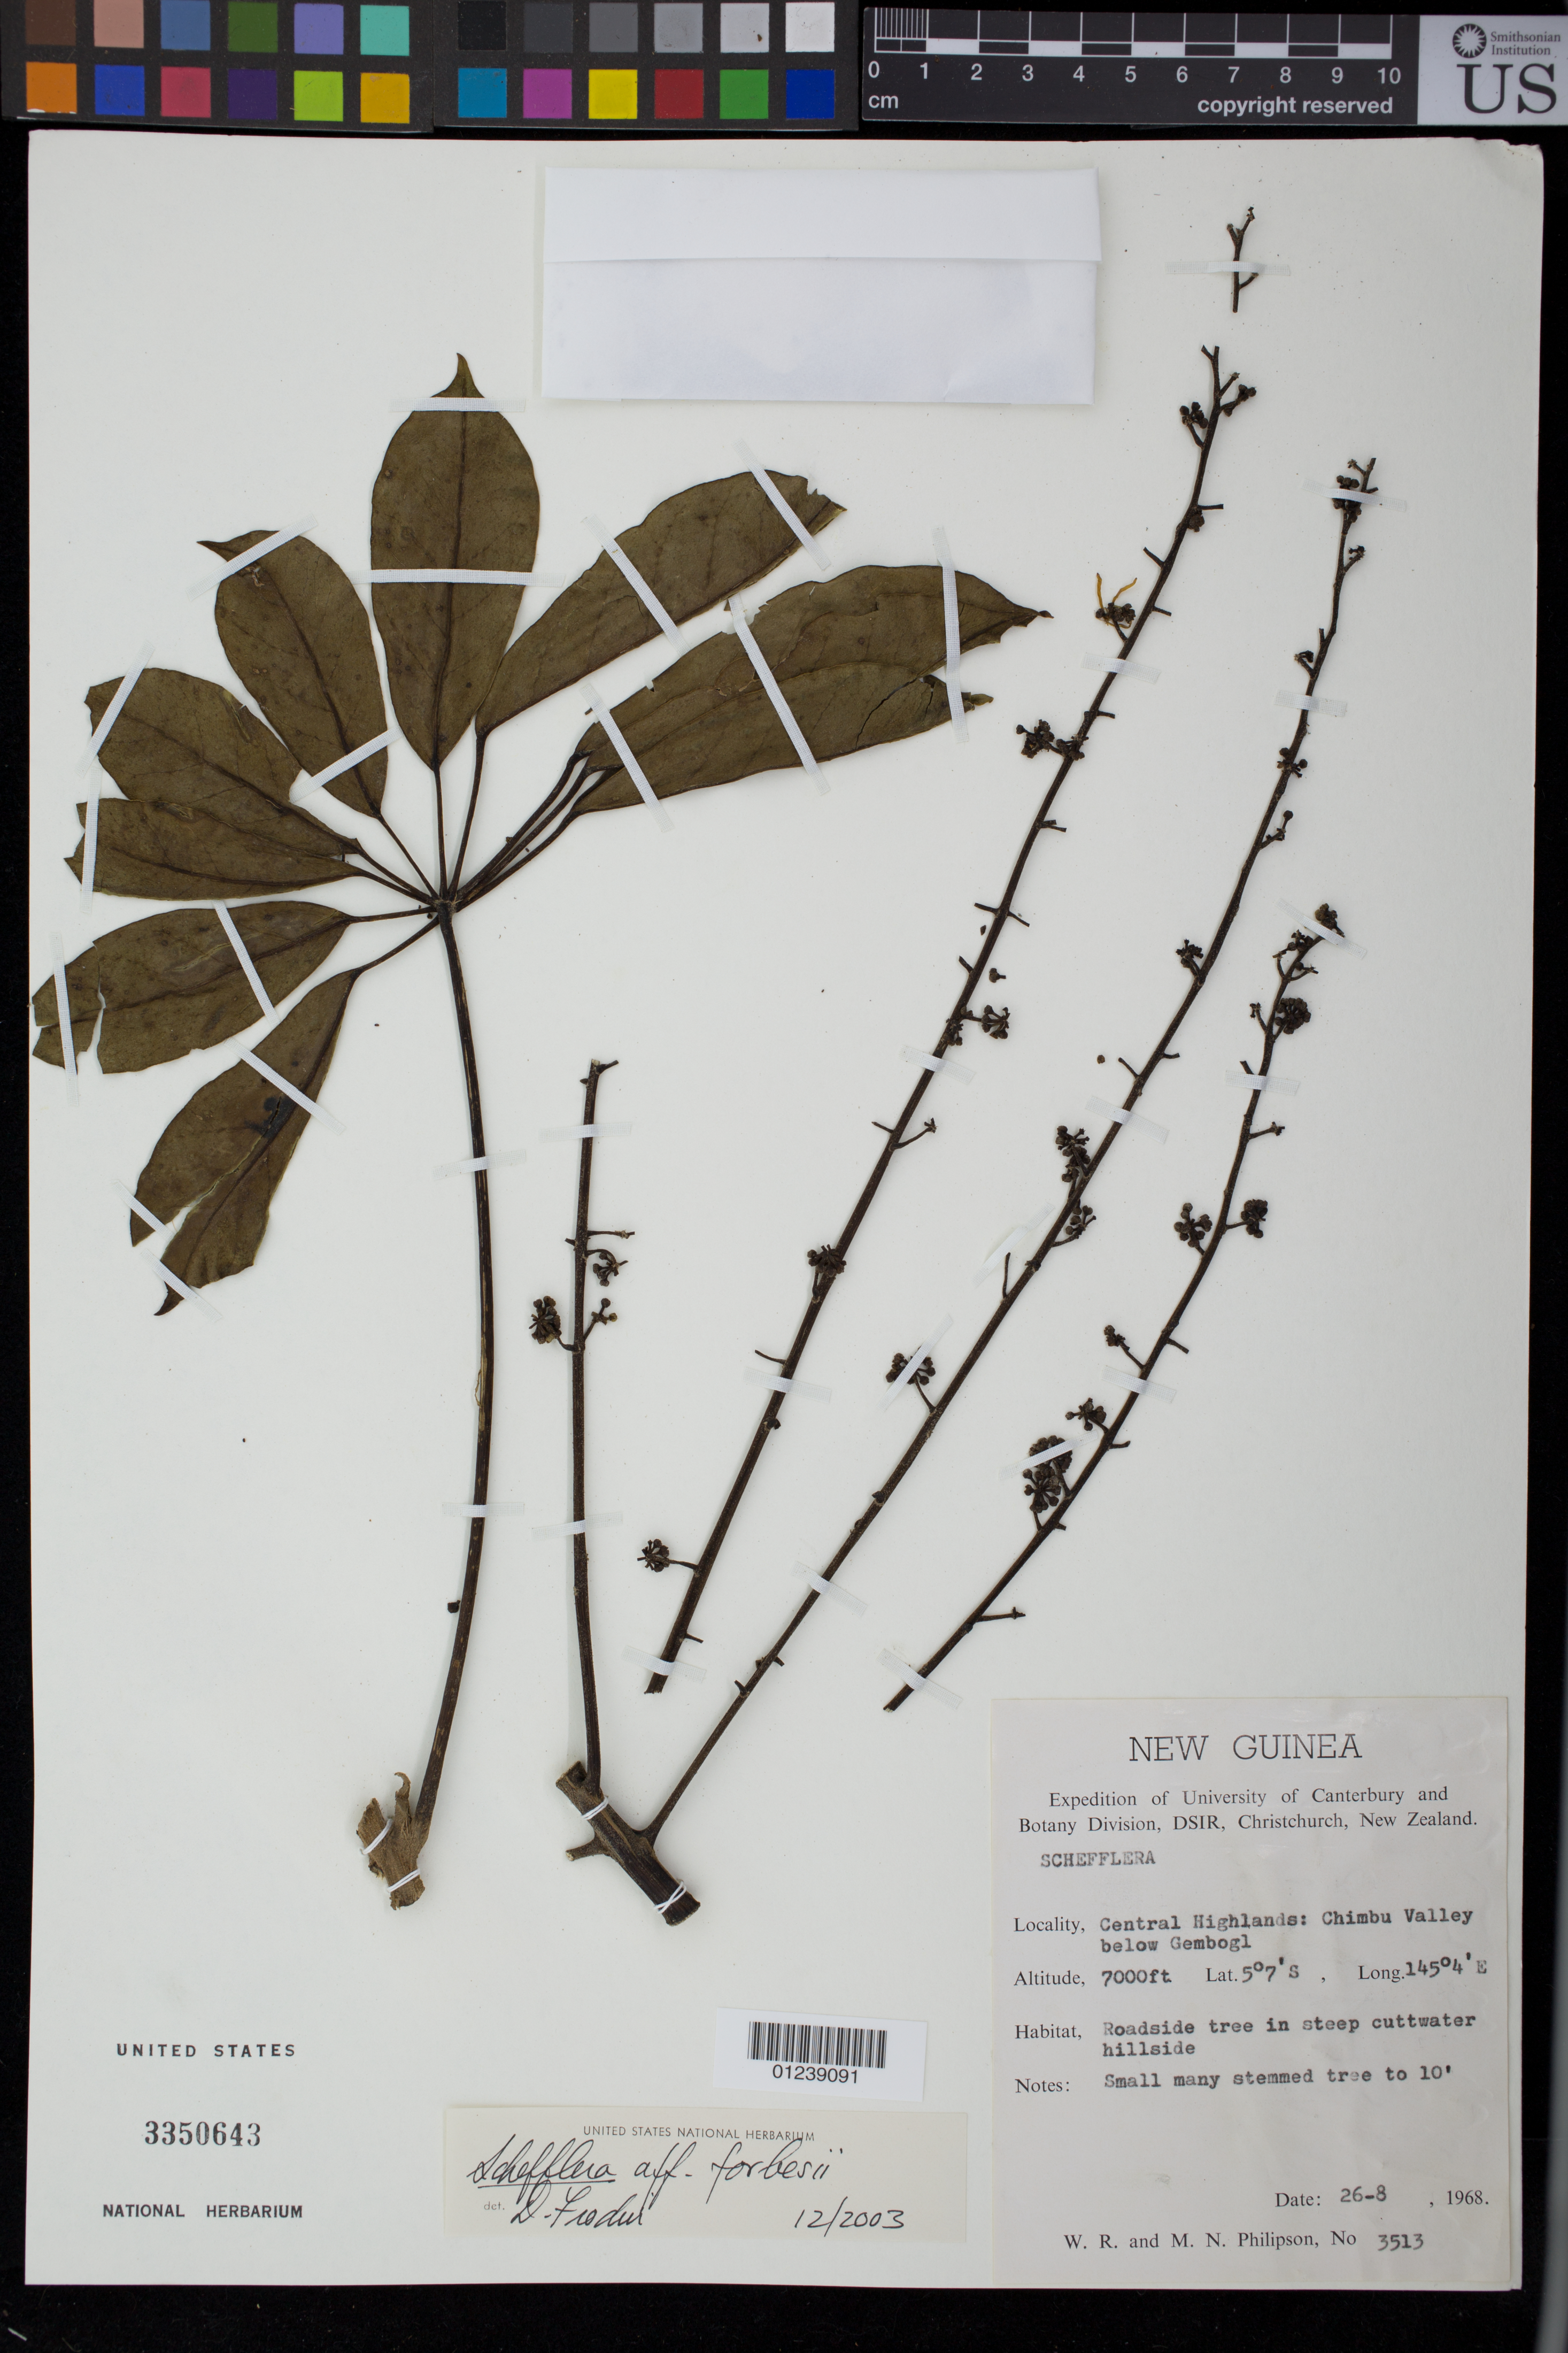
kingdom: Plantae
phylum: Tracheophyta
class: Magnoliopsida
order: Apiales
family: Araliaceae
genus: Heptapleurum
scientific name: Heptapleurum forbesii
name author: (Ridl.) Lowery & G. M. Plunkett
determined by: Wagner, W. L., (BOT), Smithsonian Institution - National Museum of Natural History (UNITED STATES)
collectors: W. R. Philipson & M. Philipson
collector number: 3513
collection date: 1968-08-26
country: Papua New Guinea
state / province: Chimbu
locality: Central Highlands: Chimbu Valley below Gembogl. Roadside tree in steep cuttwater hillside.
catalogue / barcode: US 3350643